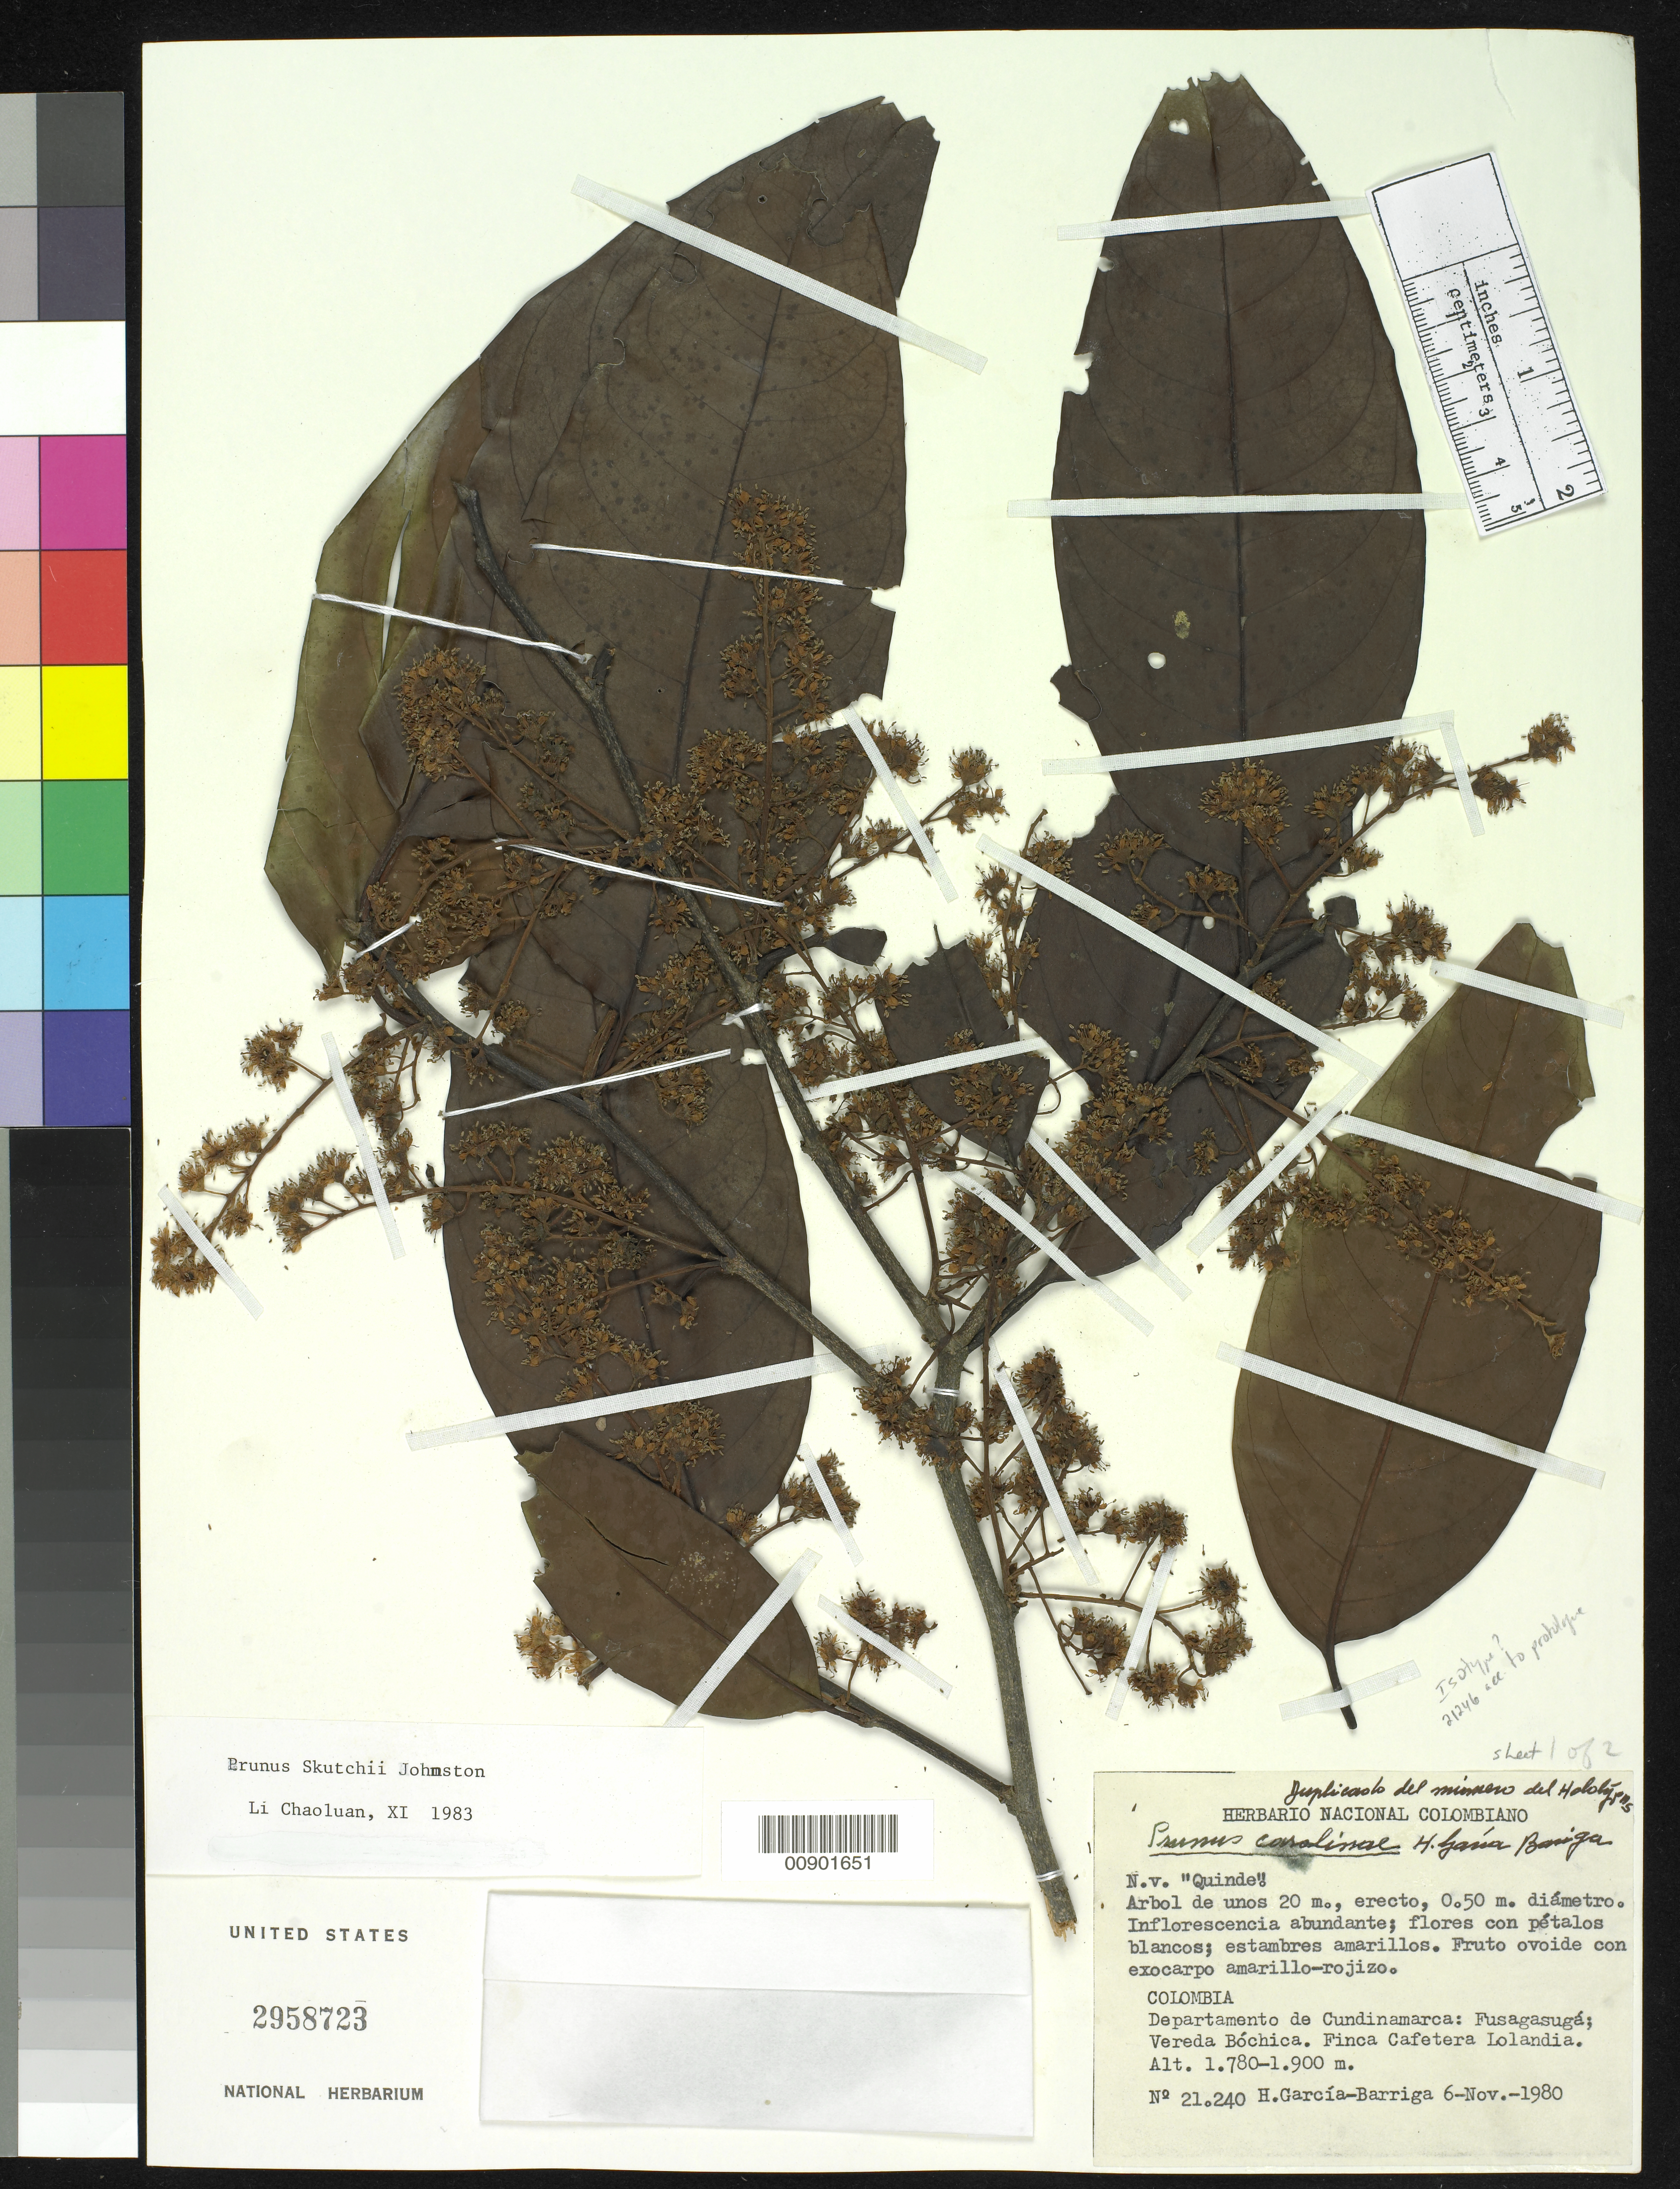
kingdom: Plantae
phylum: Tracheophyta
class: Magnoliopsida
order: Rosales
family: Rosaceae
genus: Prunus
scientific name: Prunus carolinae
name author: García-Barr.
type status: Possible Isotype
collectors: H. García Barriga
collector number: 21240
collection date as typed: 06 Nov 1980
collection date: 1980-11-06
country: Colombia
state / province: Cundinamarca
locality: Departamento de Cundinamarca: Fusagasugá; Vereda Bóchica. Finca Cafetera Lolandia.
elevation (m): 1700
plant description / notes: Collection number does not correspond to protologue. Label annotated "duplicado del número del Holotypus" but protologue cites type as García-Barriga 21246; specimen data otherwise match protologue (and a US isotype is cited).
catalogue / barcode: US 2958723